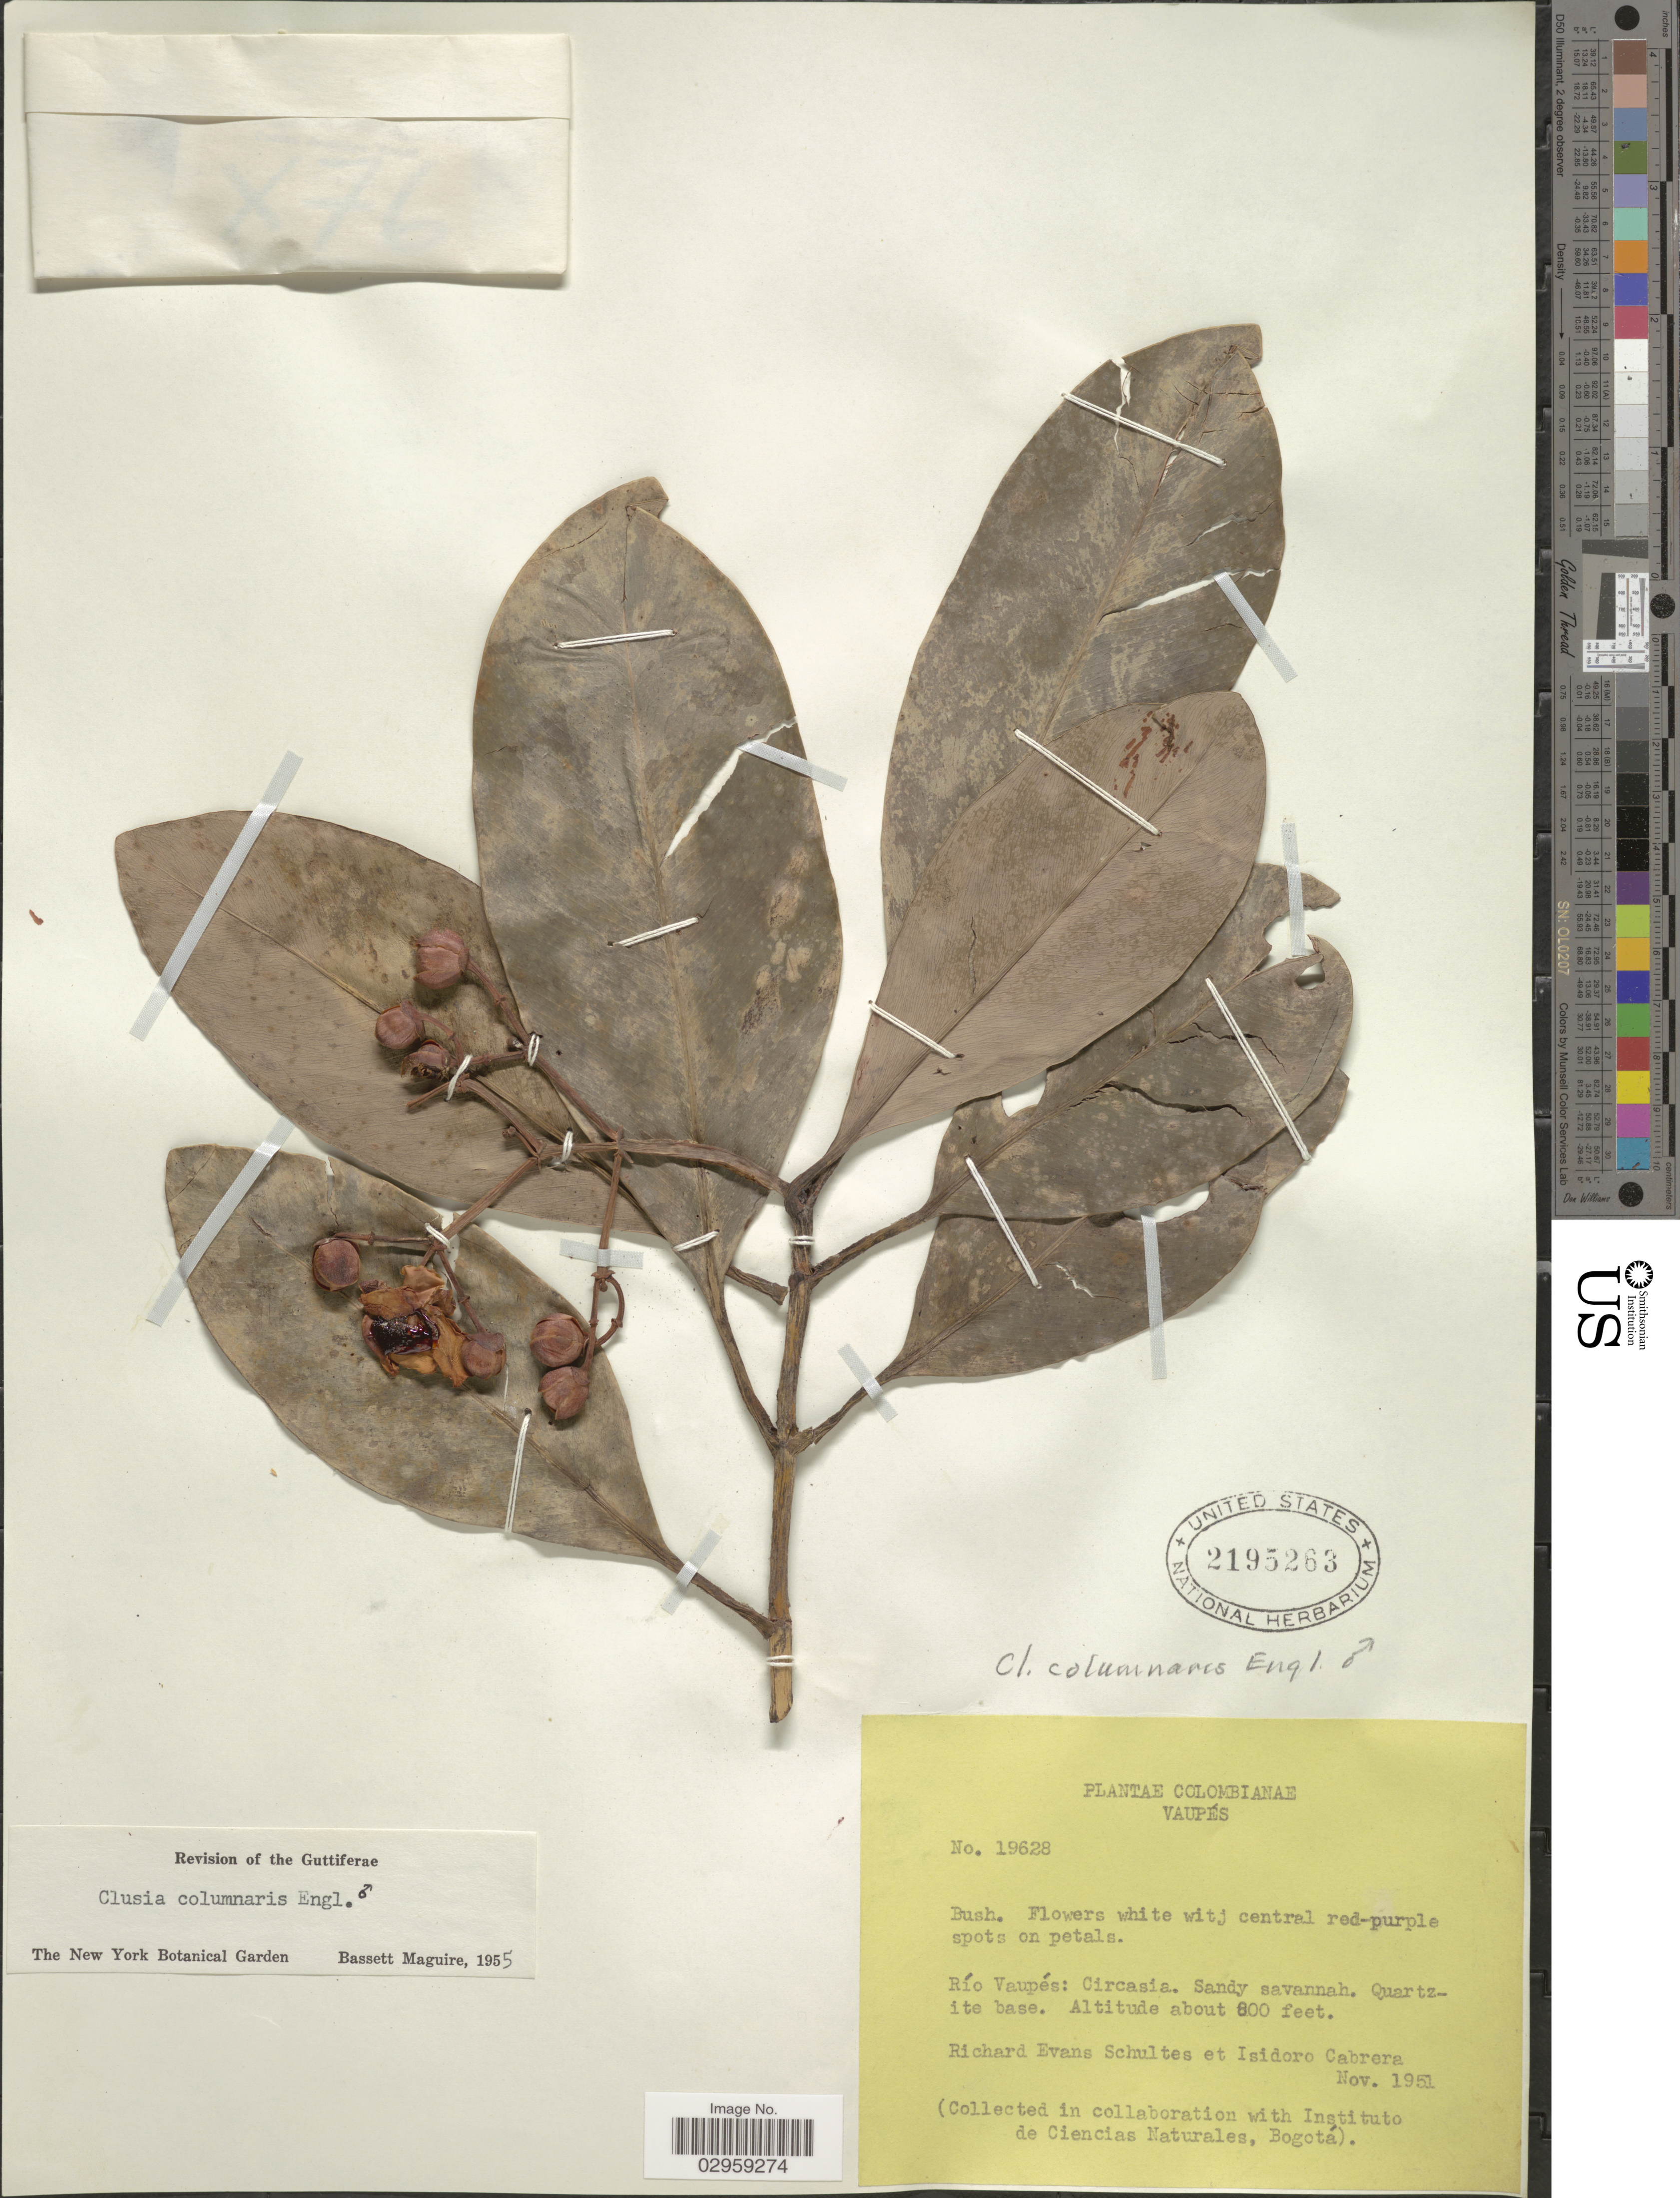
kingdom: Plantae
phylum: Tracheophyta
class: Magnoliopsida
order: Malpighiales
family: Clusiaceae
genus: Clusia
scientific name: Clusia columnaris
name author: Engl.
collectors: R. E. Schultes & I. Cabrera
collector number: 19628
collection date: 1951-11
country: Colombia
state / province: Vaupés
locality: Río Vaupés: Circasia. Sandy savannah. Quartzite base.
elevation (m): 244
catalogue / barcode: US 2195263